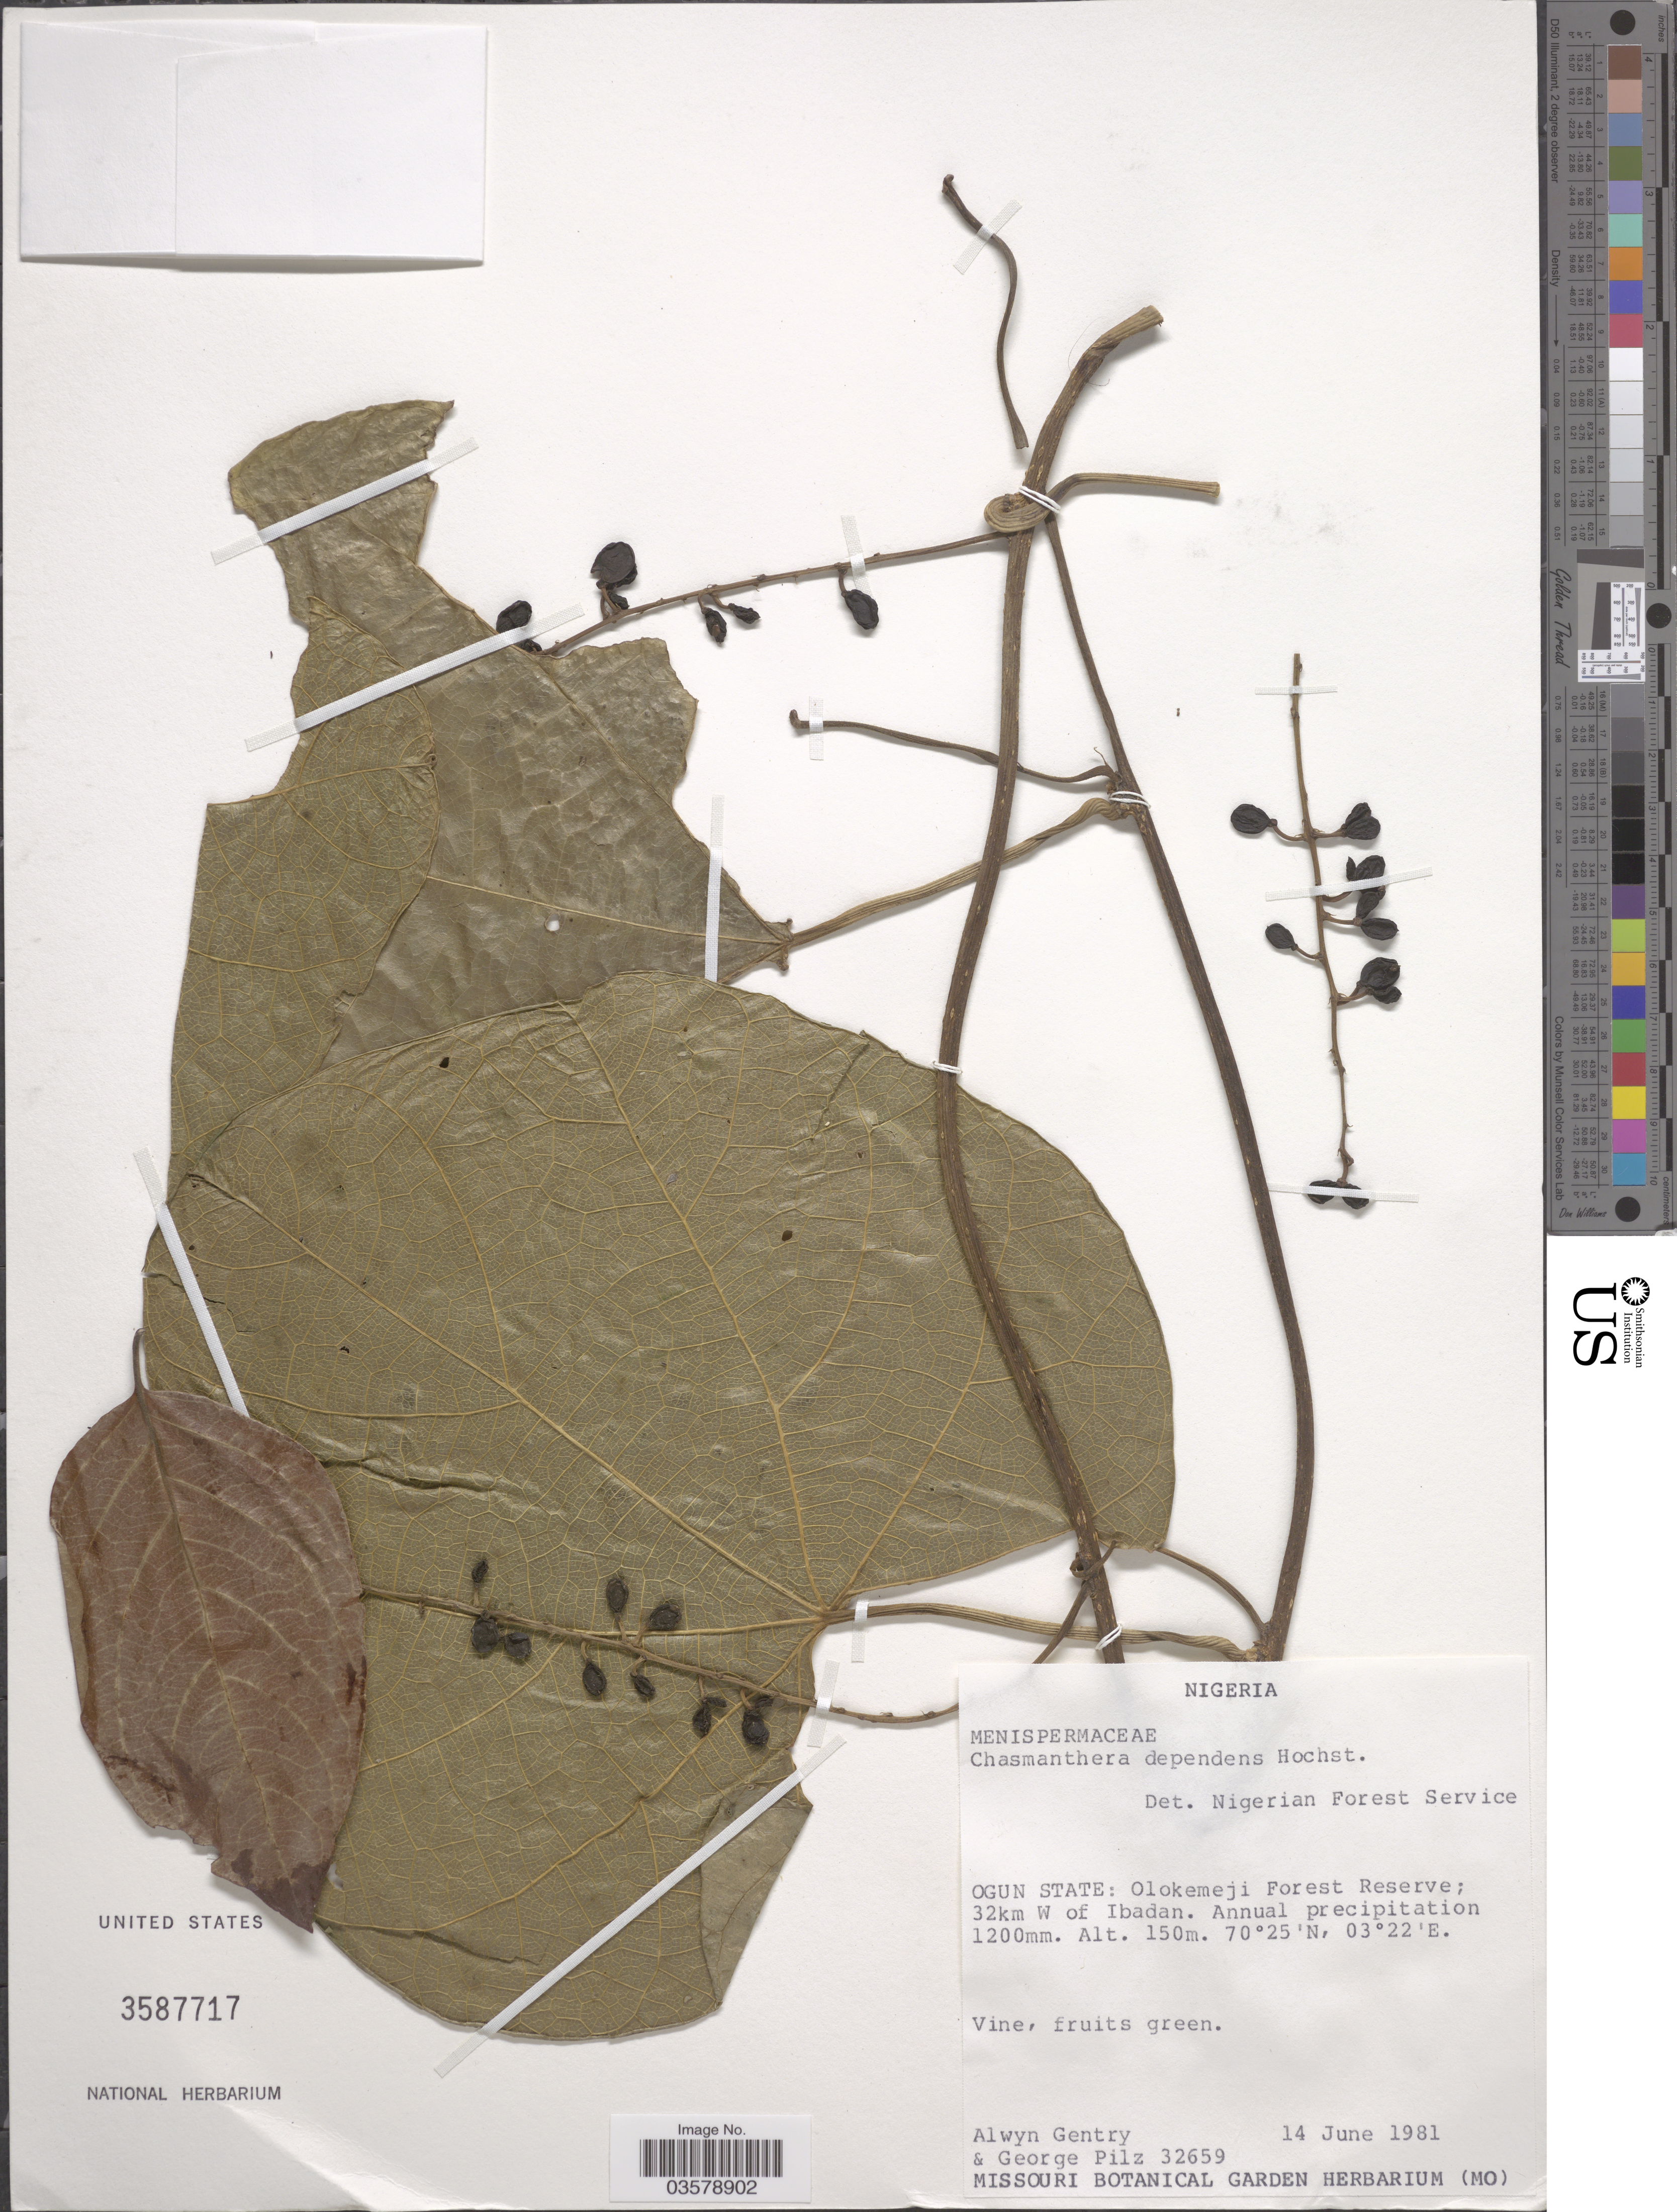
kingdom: Plantae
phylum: Tracheophyta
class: Magnoliopsida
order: Ranunculales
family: Menispermaceae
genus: Chasmanthera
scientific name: Chasmanthera dependens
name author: Hochst.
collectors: A. H. Gentry & G. E. Pilz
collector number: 32659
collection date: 1981-06-14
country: Nigeria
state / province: Ogun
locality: Olokemeji Forest Reserve; 32km W of Ibadan.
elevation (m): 150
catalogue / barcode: US 3587717